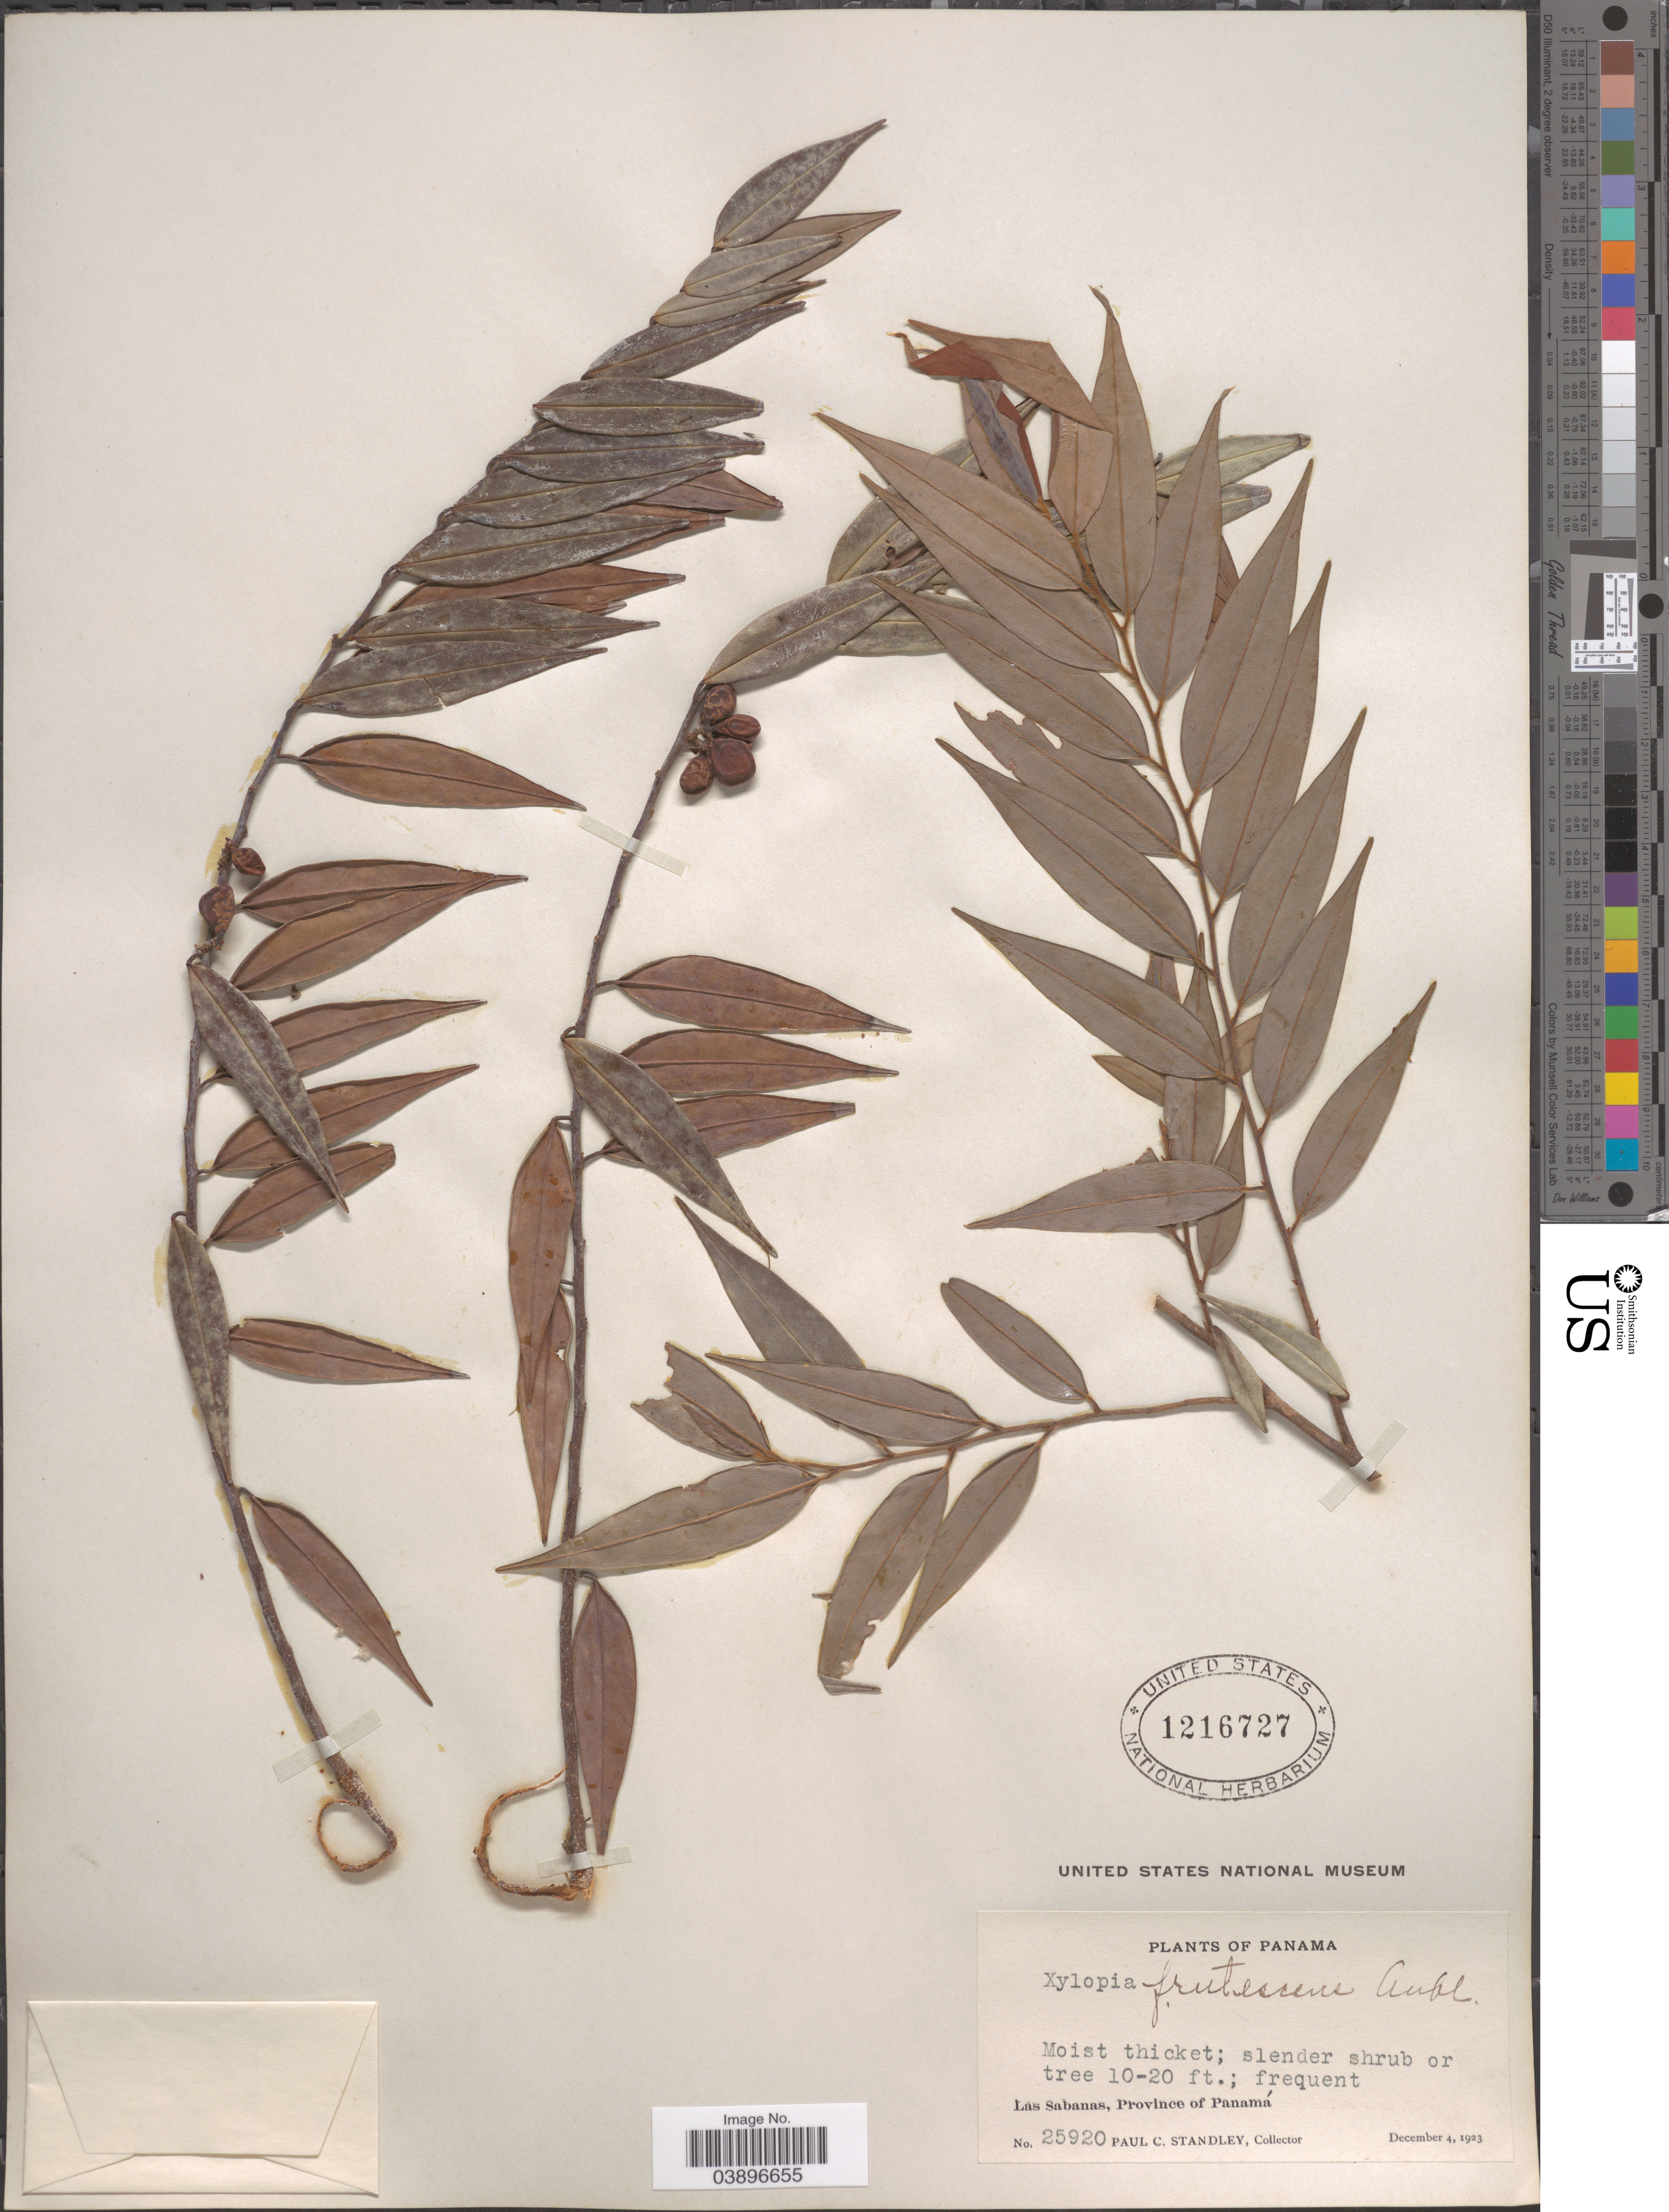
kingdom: Plantae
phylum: Tracheophyta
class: Magnoliopsida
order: Magnoliales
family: Annonaceae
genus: Xylopia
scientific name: Xylopia frutescens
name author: Aubl.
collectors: P. C. Standley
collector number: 25920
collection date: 1923-12-04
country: Panama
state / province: Panamá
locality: Las Sabanas.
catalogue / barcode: US 1216727